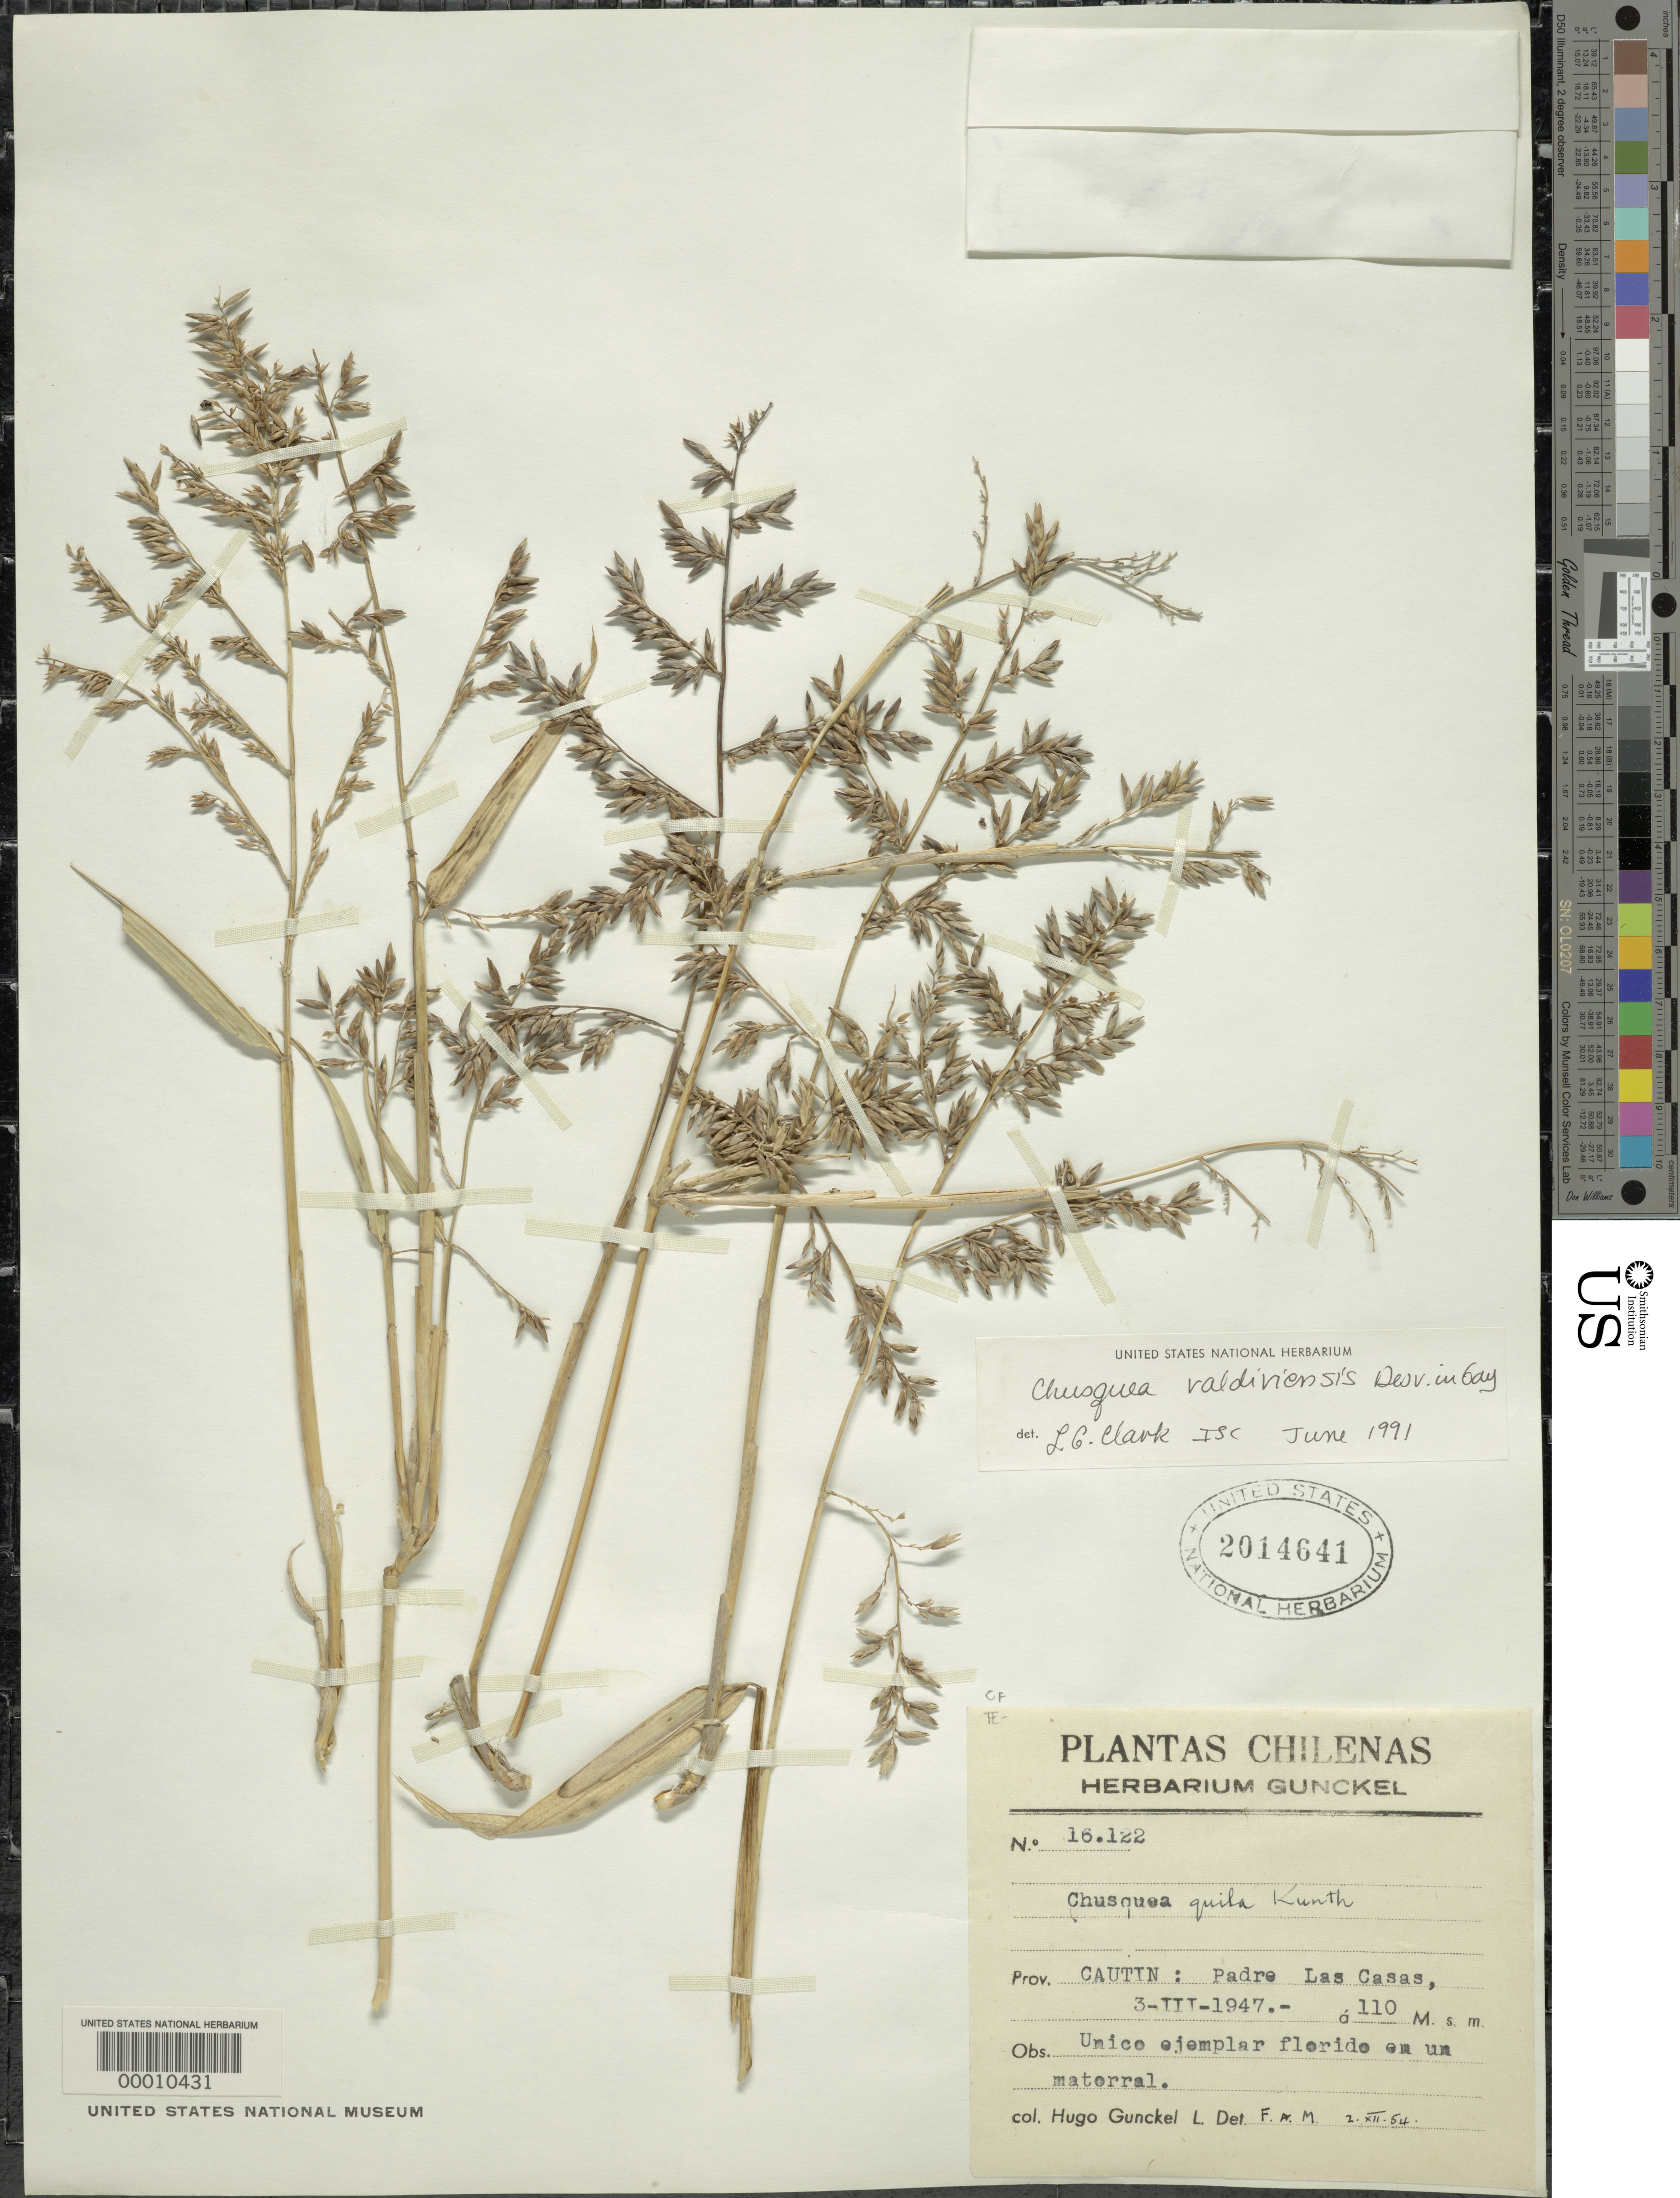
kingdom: Plantae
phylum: Tracheophyta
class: Liliopsida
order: Poales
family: Poaceae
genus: Chusquea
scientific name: Chusquea valdiviensis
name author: É. Desv. in Gay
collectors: H. Gunckel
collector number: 16122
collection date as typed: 03 Mar 1947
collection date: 1947-03-03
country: Chile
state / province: Araucanía (IX)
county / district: Cautin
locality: Padre las casas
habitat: Matorral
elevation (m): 110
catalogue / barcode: US 2014641